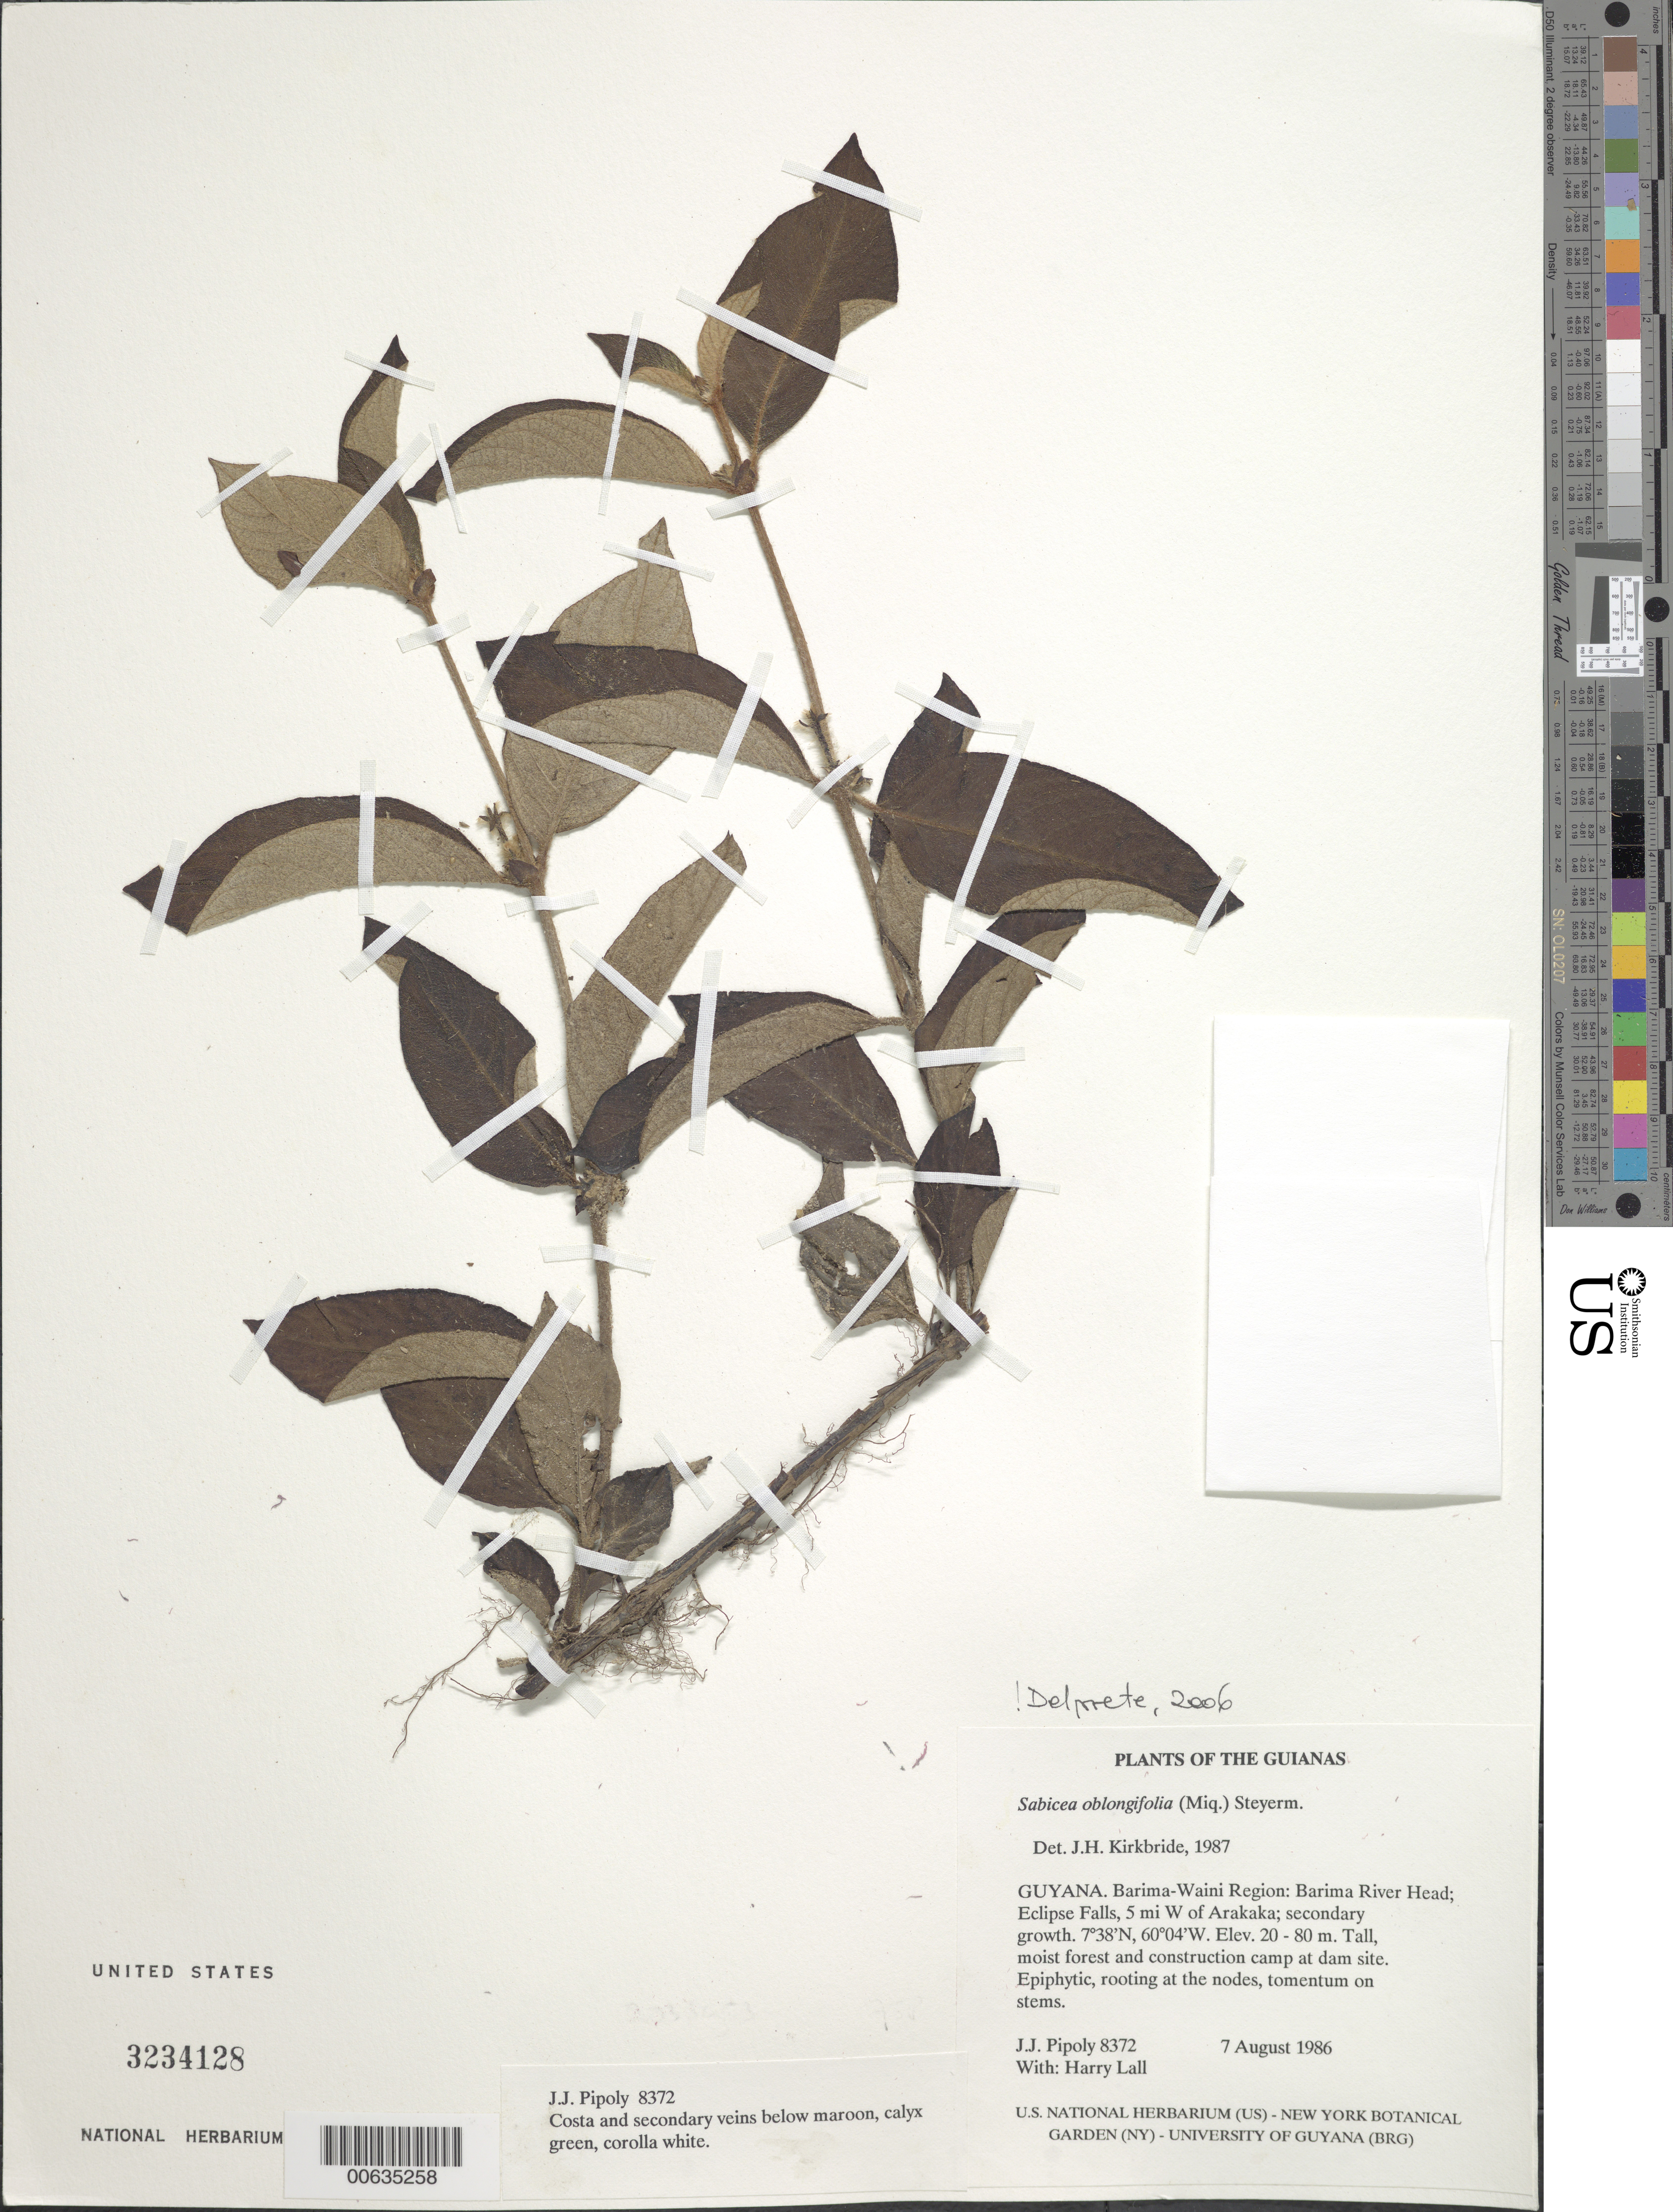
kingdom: Plantae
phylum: Tracheophyta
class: Magnoliopsida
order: Gentianales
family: Rubiaceae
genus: Sabicea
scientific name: Sabicea oblongifolia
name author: (Miq.) Steyerm.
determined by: Delprete, P. G., Herb. de Guyane Cay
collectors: J. J. Pipoly & H. Lall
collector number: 8372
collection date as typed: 7 August 1986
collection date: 1986-08-07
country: Guyana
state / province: Barima-Waini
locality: Barima River head; Eclipse Falls, 5 mi W of Arakaka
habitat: Secondary growth, tall moist forest and construction camp at dam site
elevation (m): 20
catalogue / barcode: US 3234128